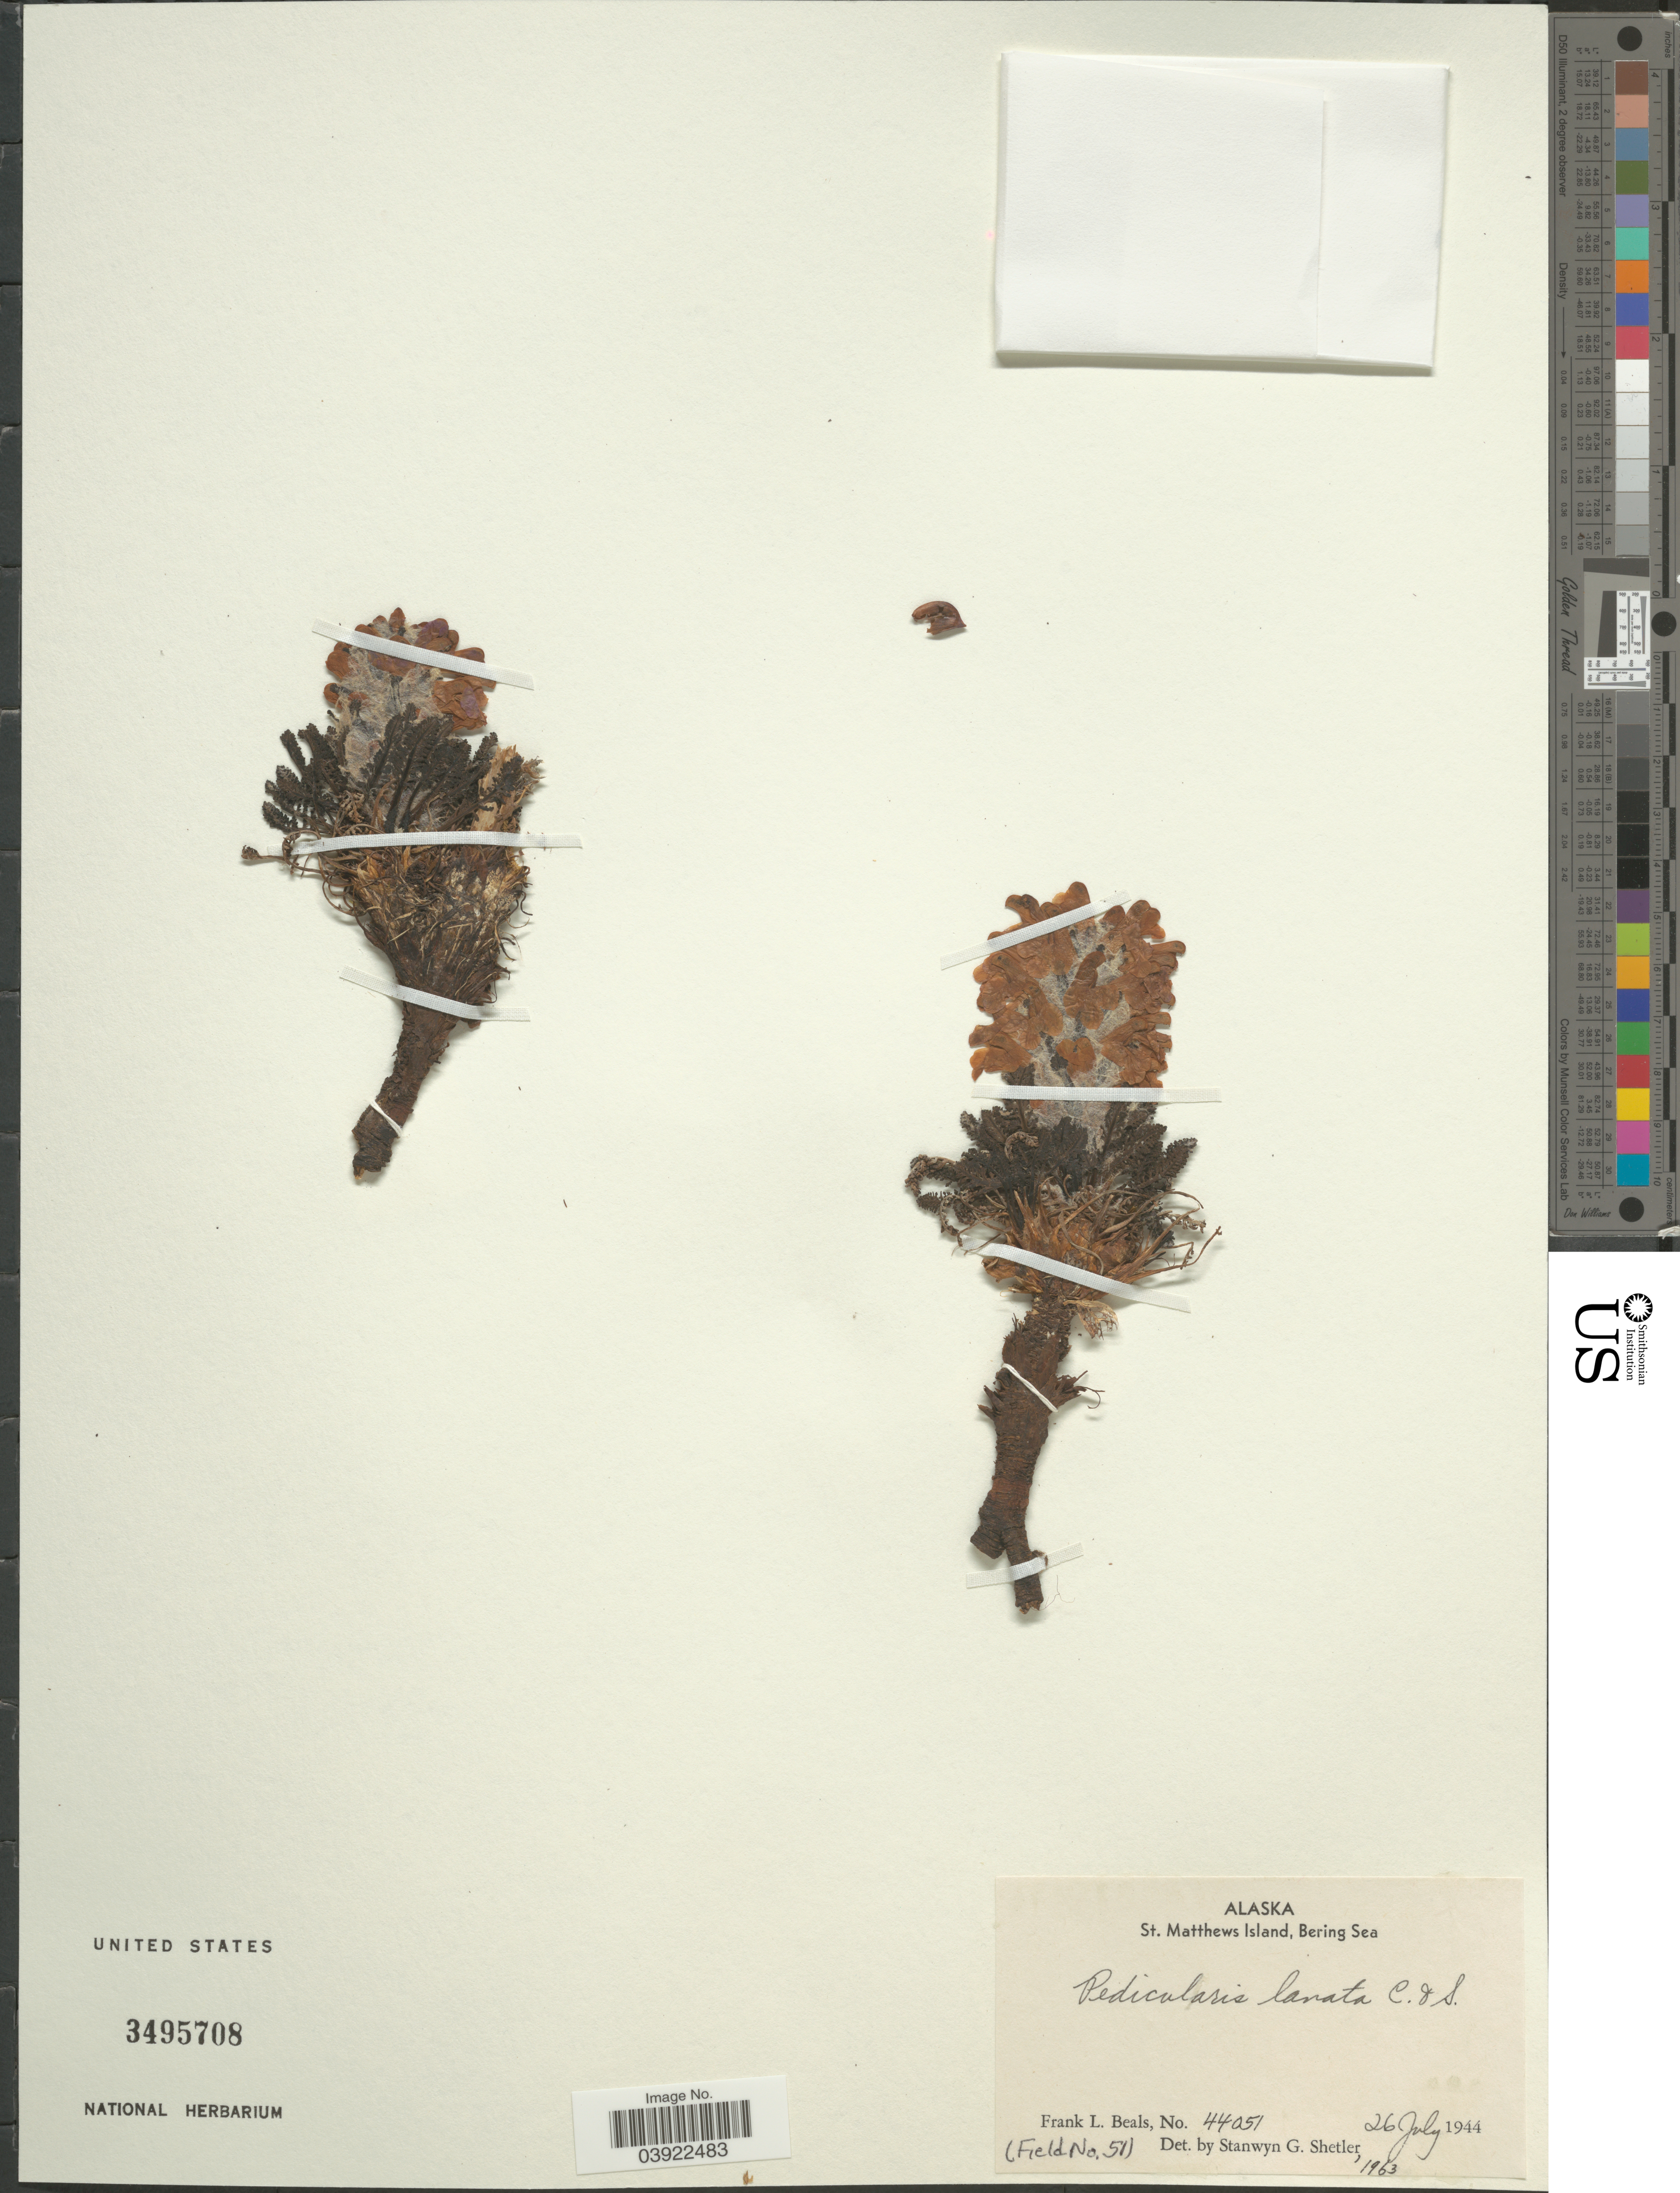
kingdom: Plantae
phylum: Tracheophyta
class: Magnoliopsida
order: Lamiales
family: Orobanchaceae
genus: Pedicularis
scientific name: Pedicularis lanata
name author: Willd. ex Cham. & Schltdl.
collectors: F. Beals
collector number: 44051/51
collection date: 1944-07-26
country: United States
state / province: Alaska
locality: St. Matthews Island, Bering Sea.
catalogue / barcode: US 3495708